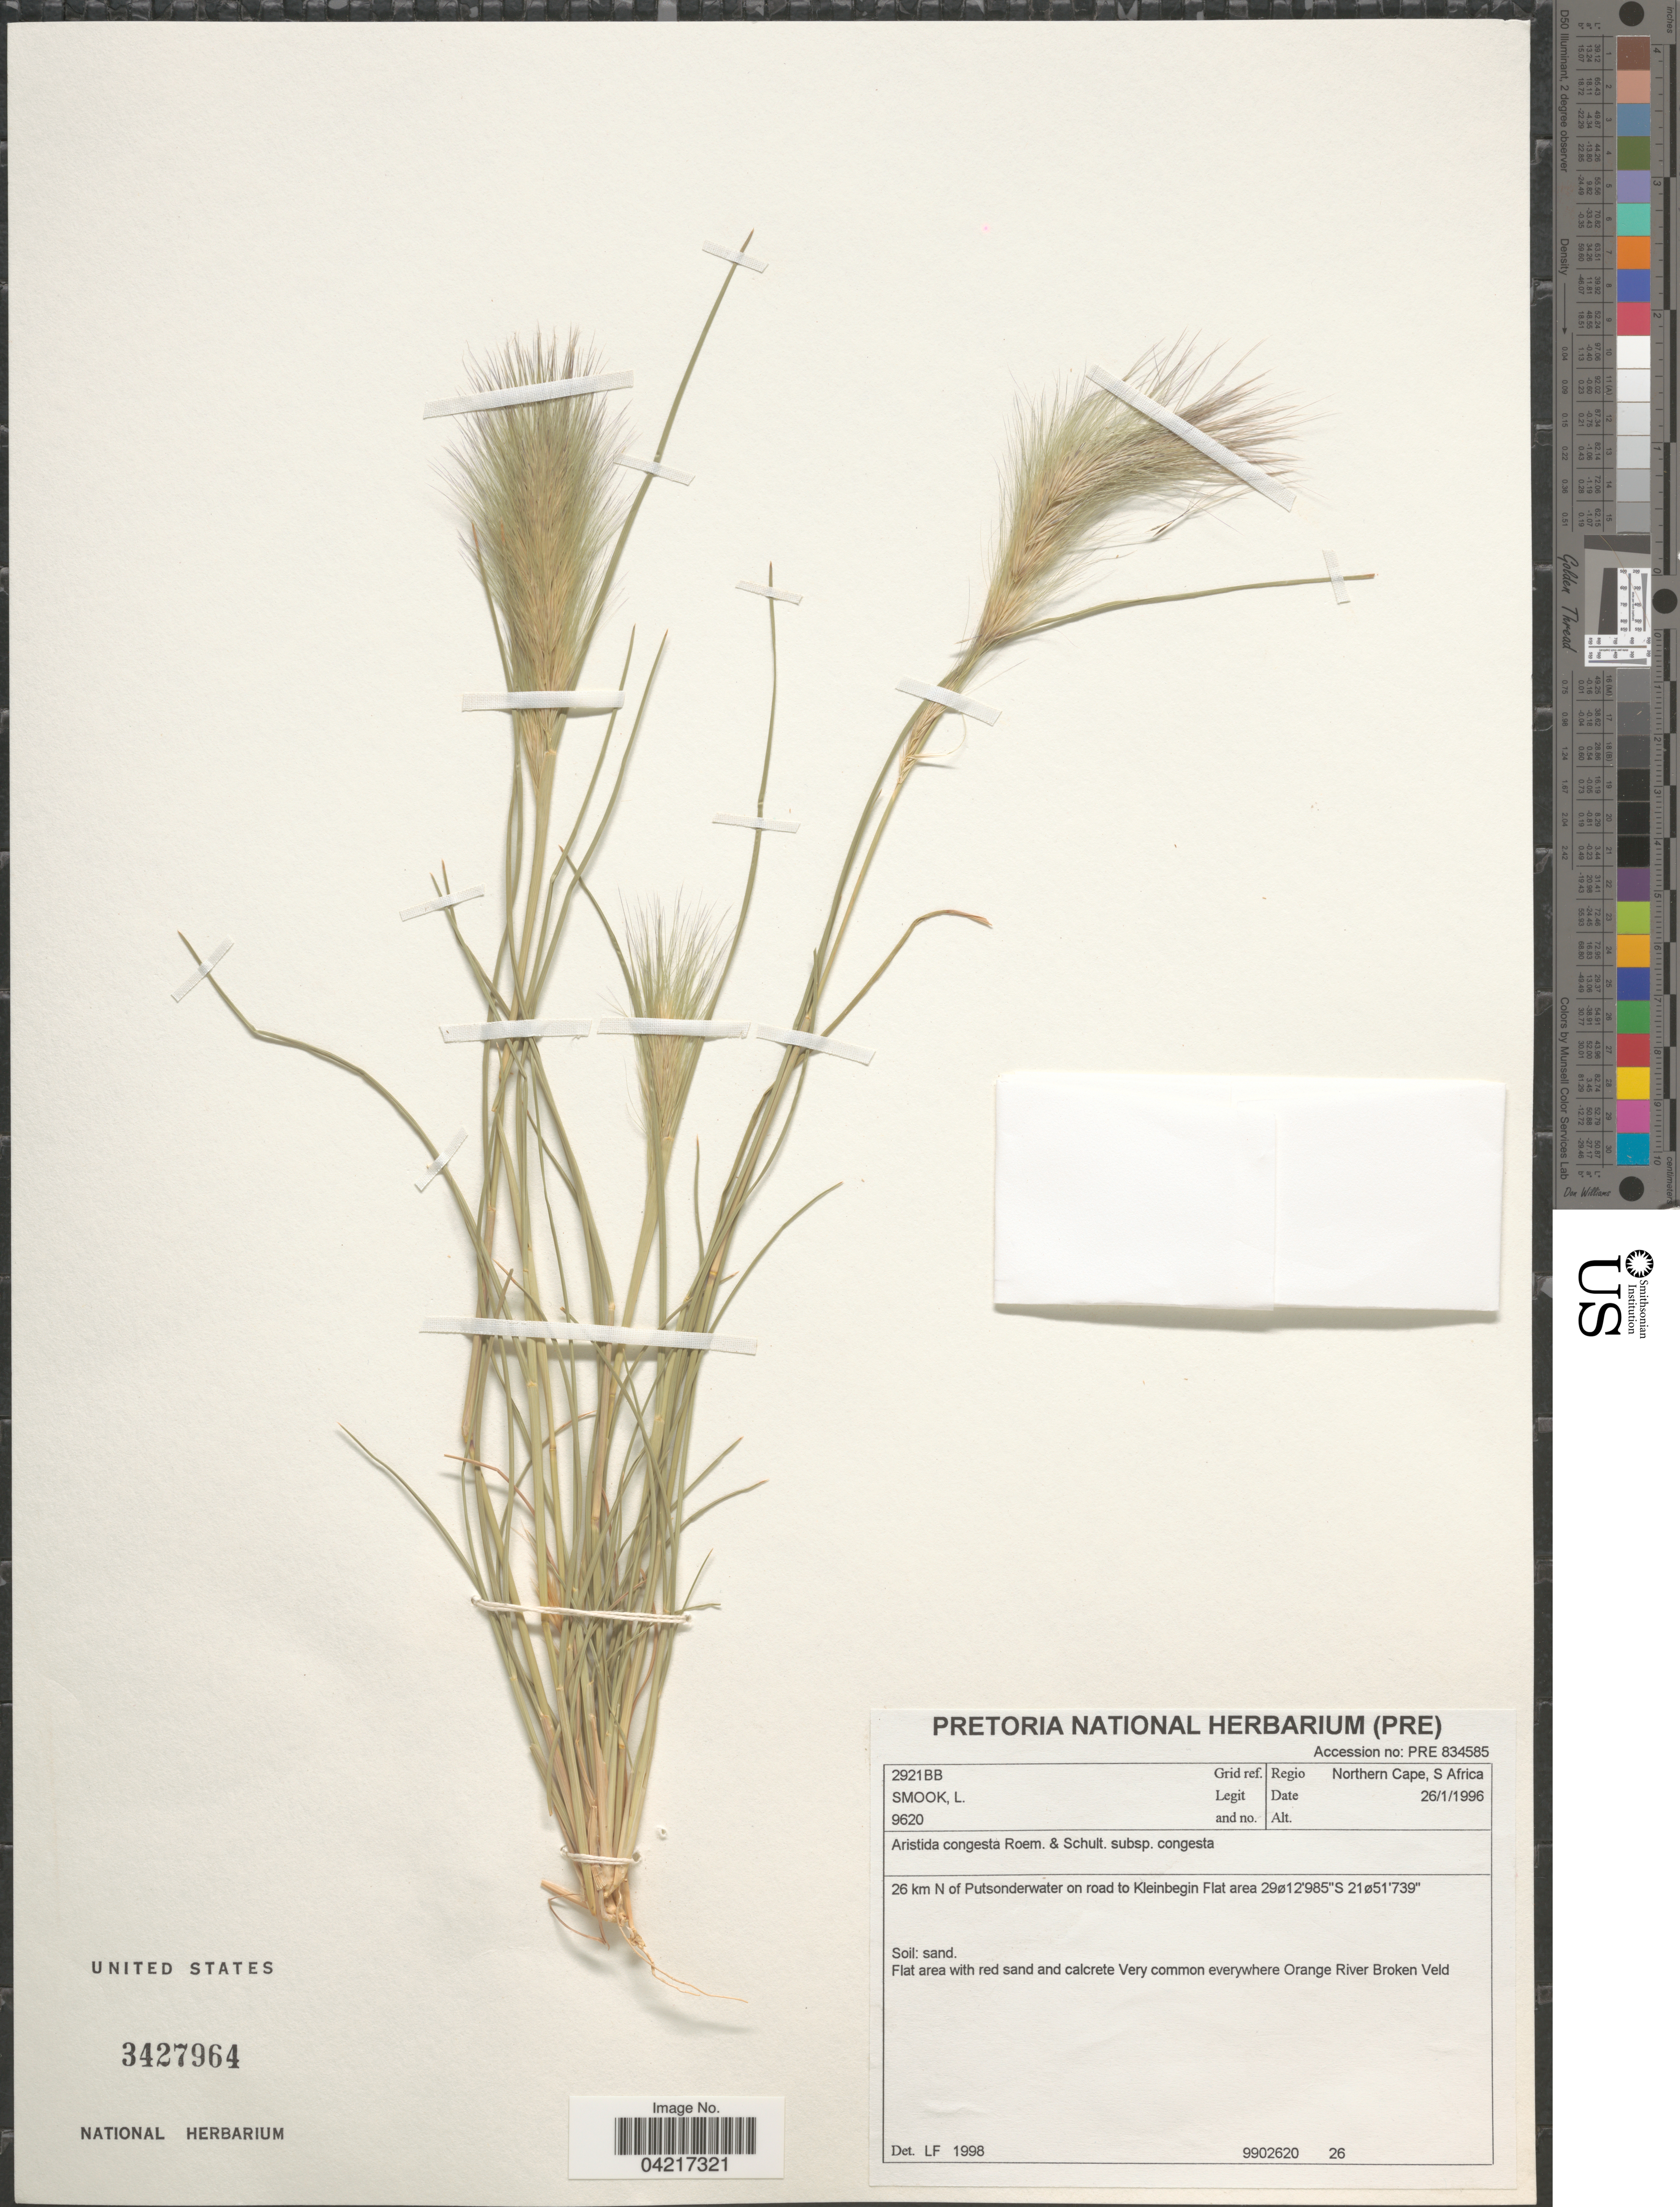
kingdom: Plantae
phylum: Tracheophyta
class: Liliopsida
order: Poales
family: Poaceae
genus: Aristida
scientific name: Aristida congesta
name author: Roem. & Schult.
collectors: L. Smook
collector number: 9620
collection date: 1996-01-26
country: South Africa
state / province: Northern Cape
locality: Grid ref. 2921BB. Regio Northern Cape, S Africa. 26 km N of Putsonderwater on road to Kleinbegin Flat area. Flat area with red sand and calcrete Very common everywhere Orange River Broken Veld.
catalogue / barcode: US 3427964